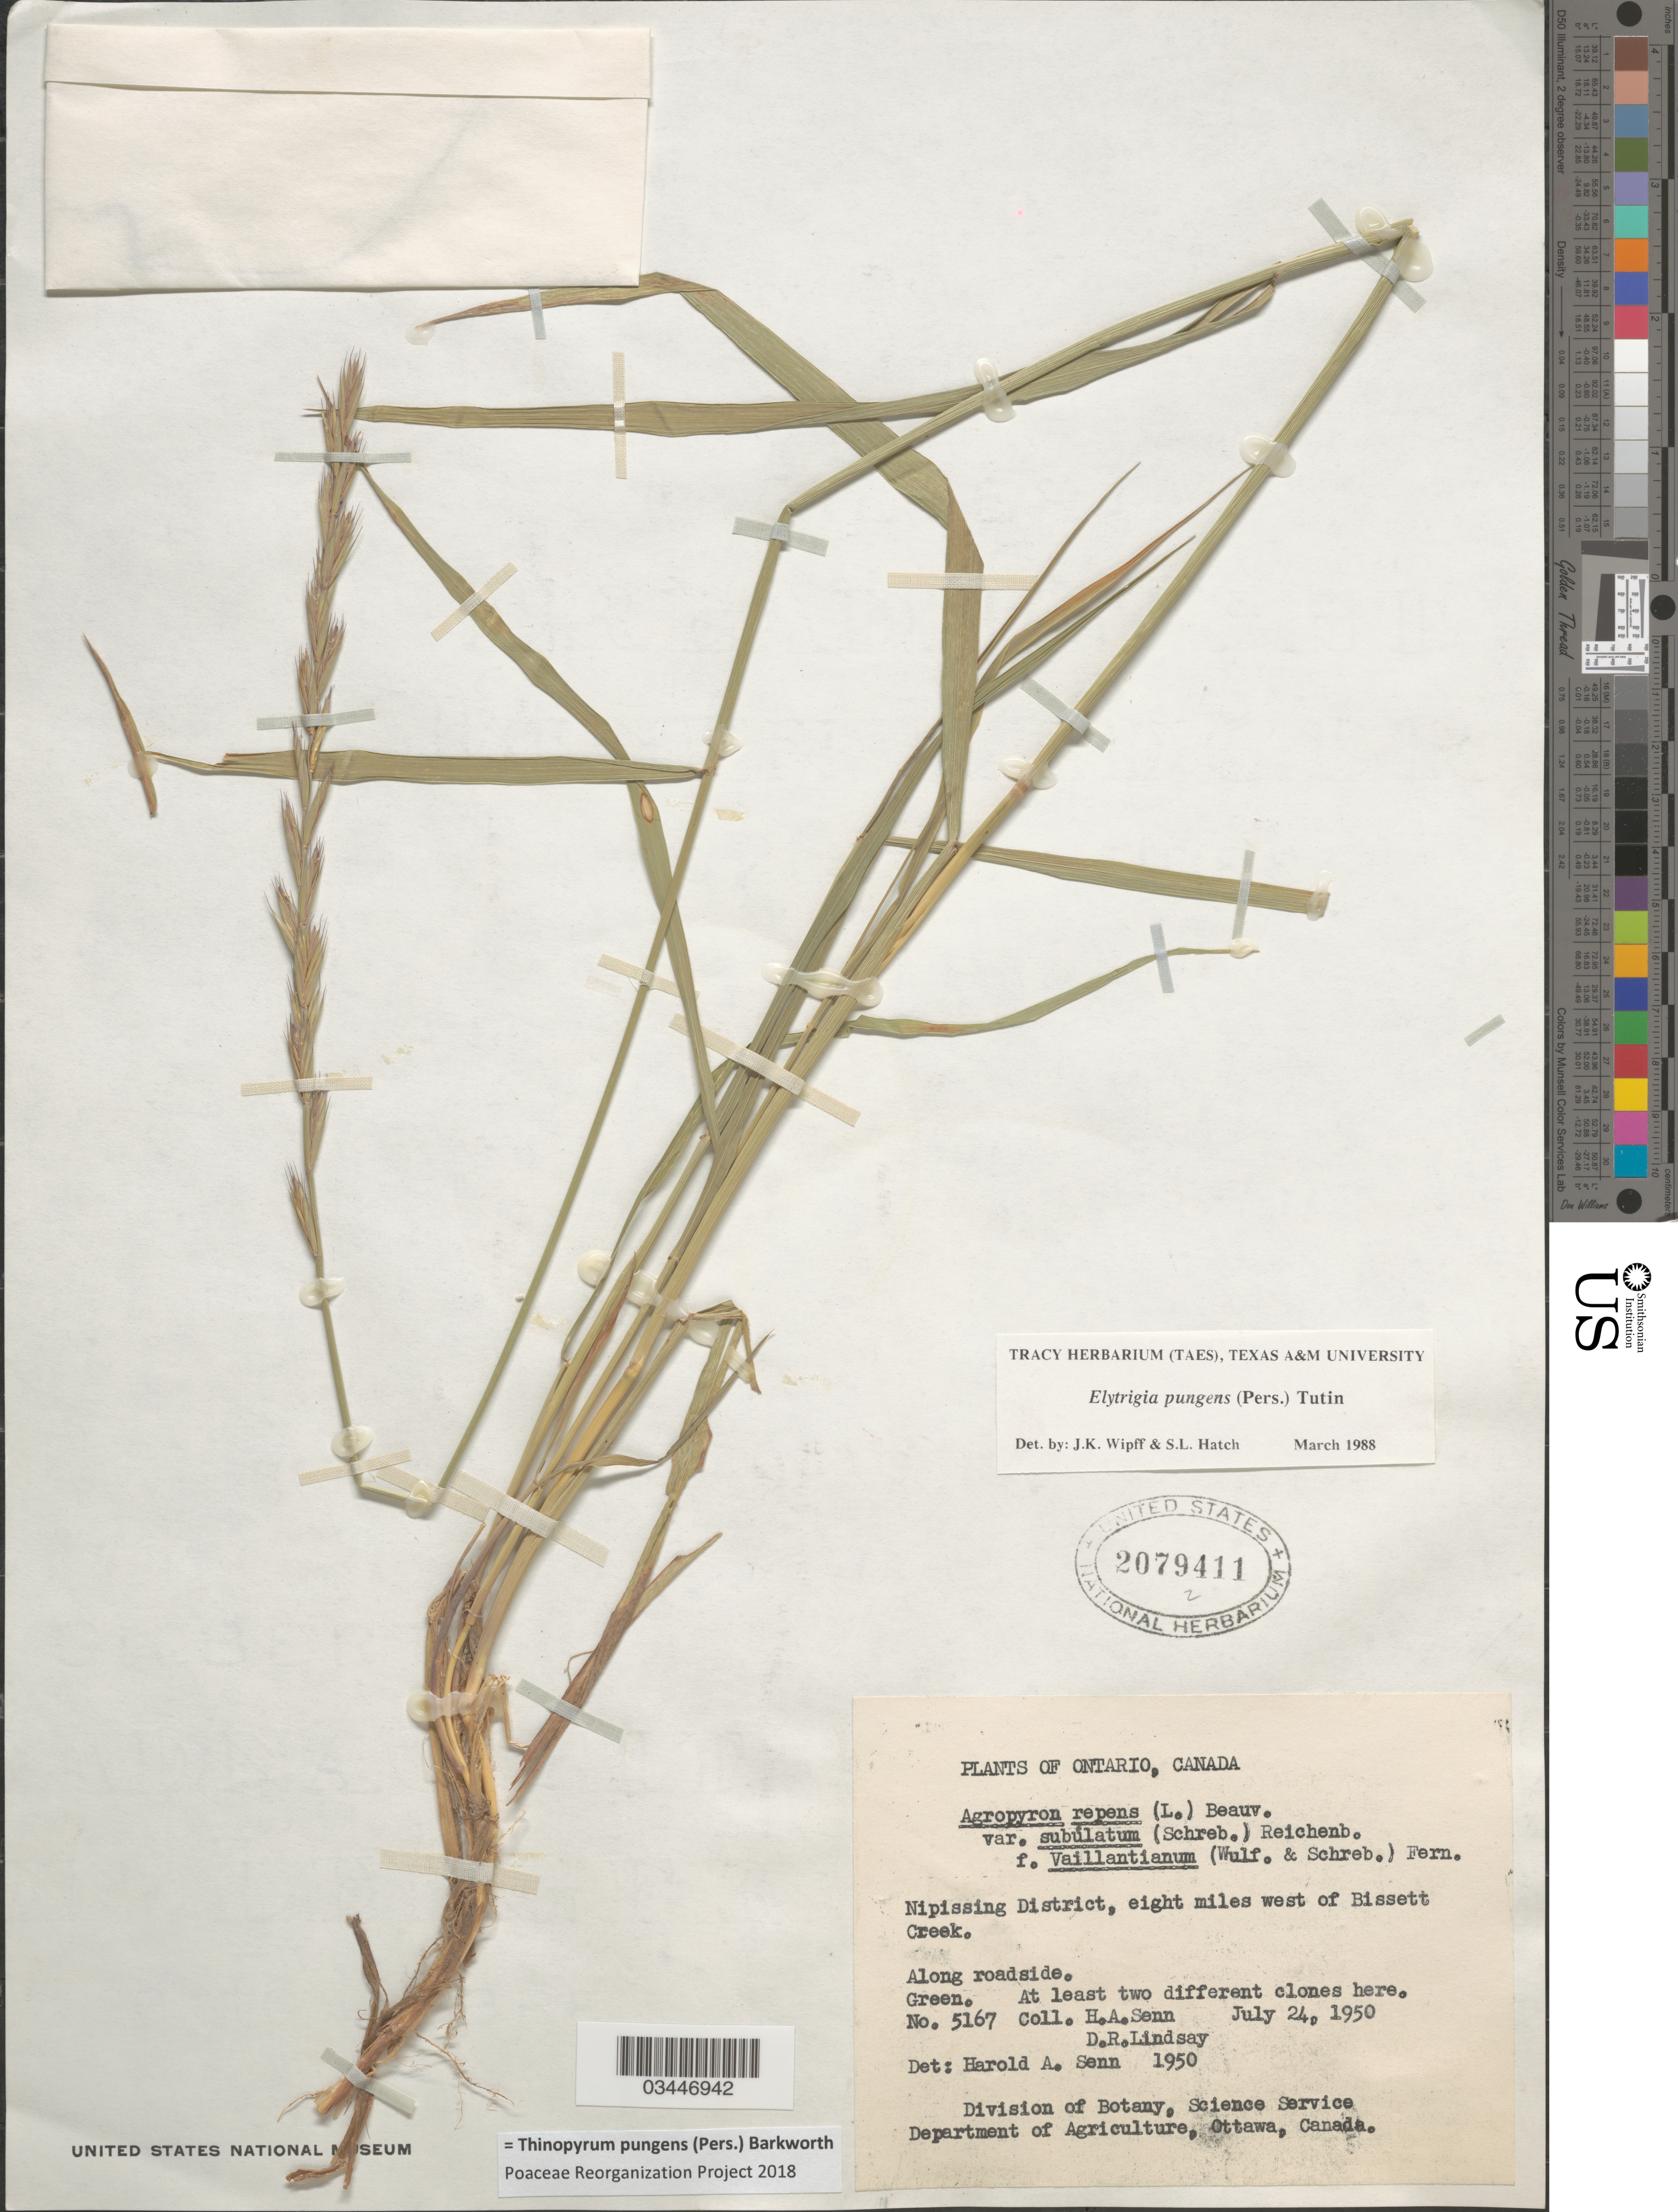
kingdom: Plantae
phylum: Tracheophyta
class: Liliopsida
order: Poales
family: Poaceae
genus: Thinopyrum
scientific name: Thinopyrum pungens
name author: (Pers.) Barkworth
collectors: H. Senn & D. Lindsay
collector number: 5167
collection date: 1950-07-24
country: Canada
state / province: Ontario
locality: Nipissing District, eight miles west of Bissett Creek. Along roadside.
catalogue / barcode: US 2079411